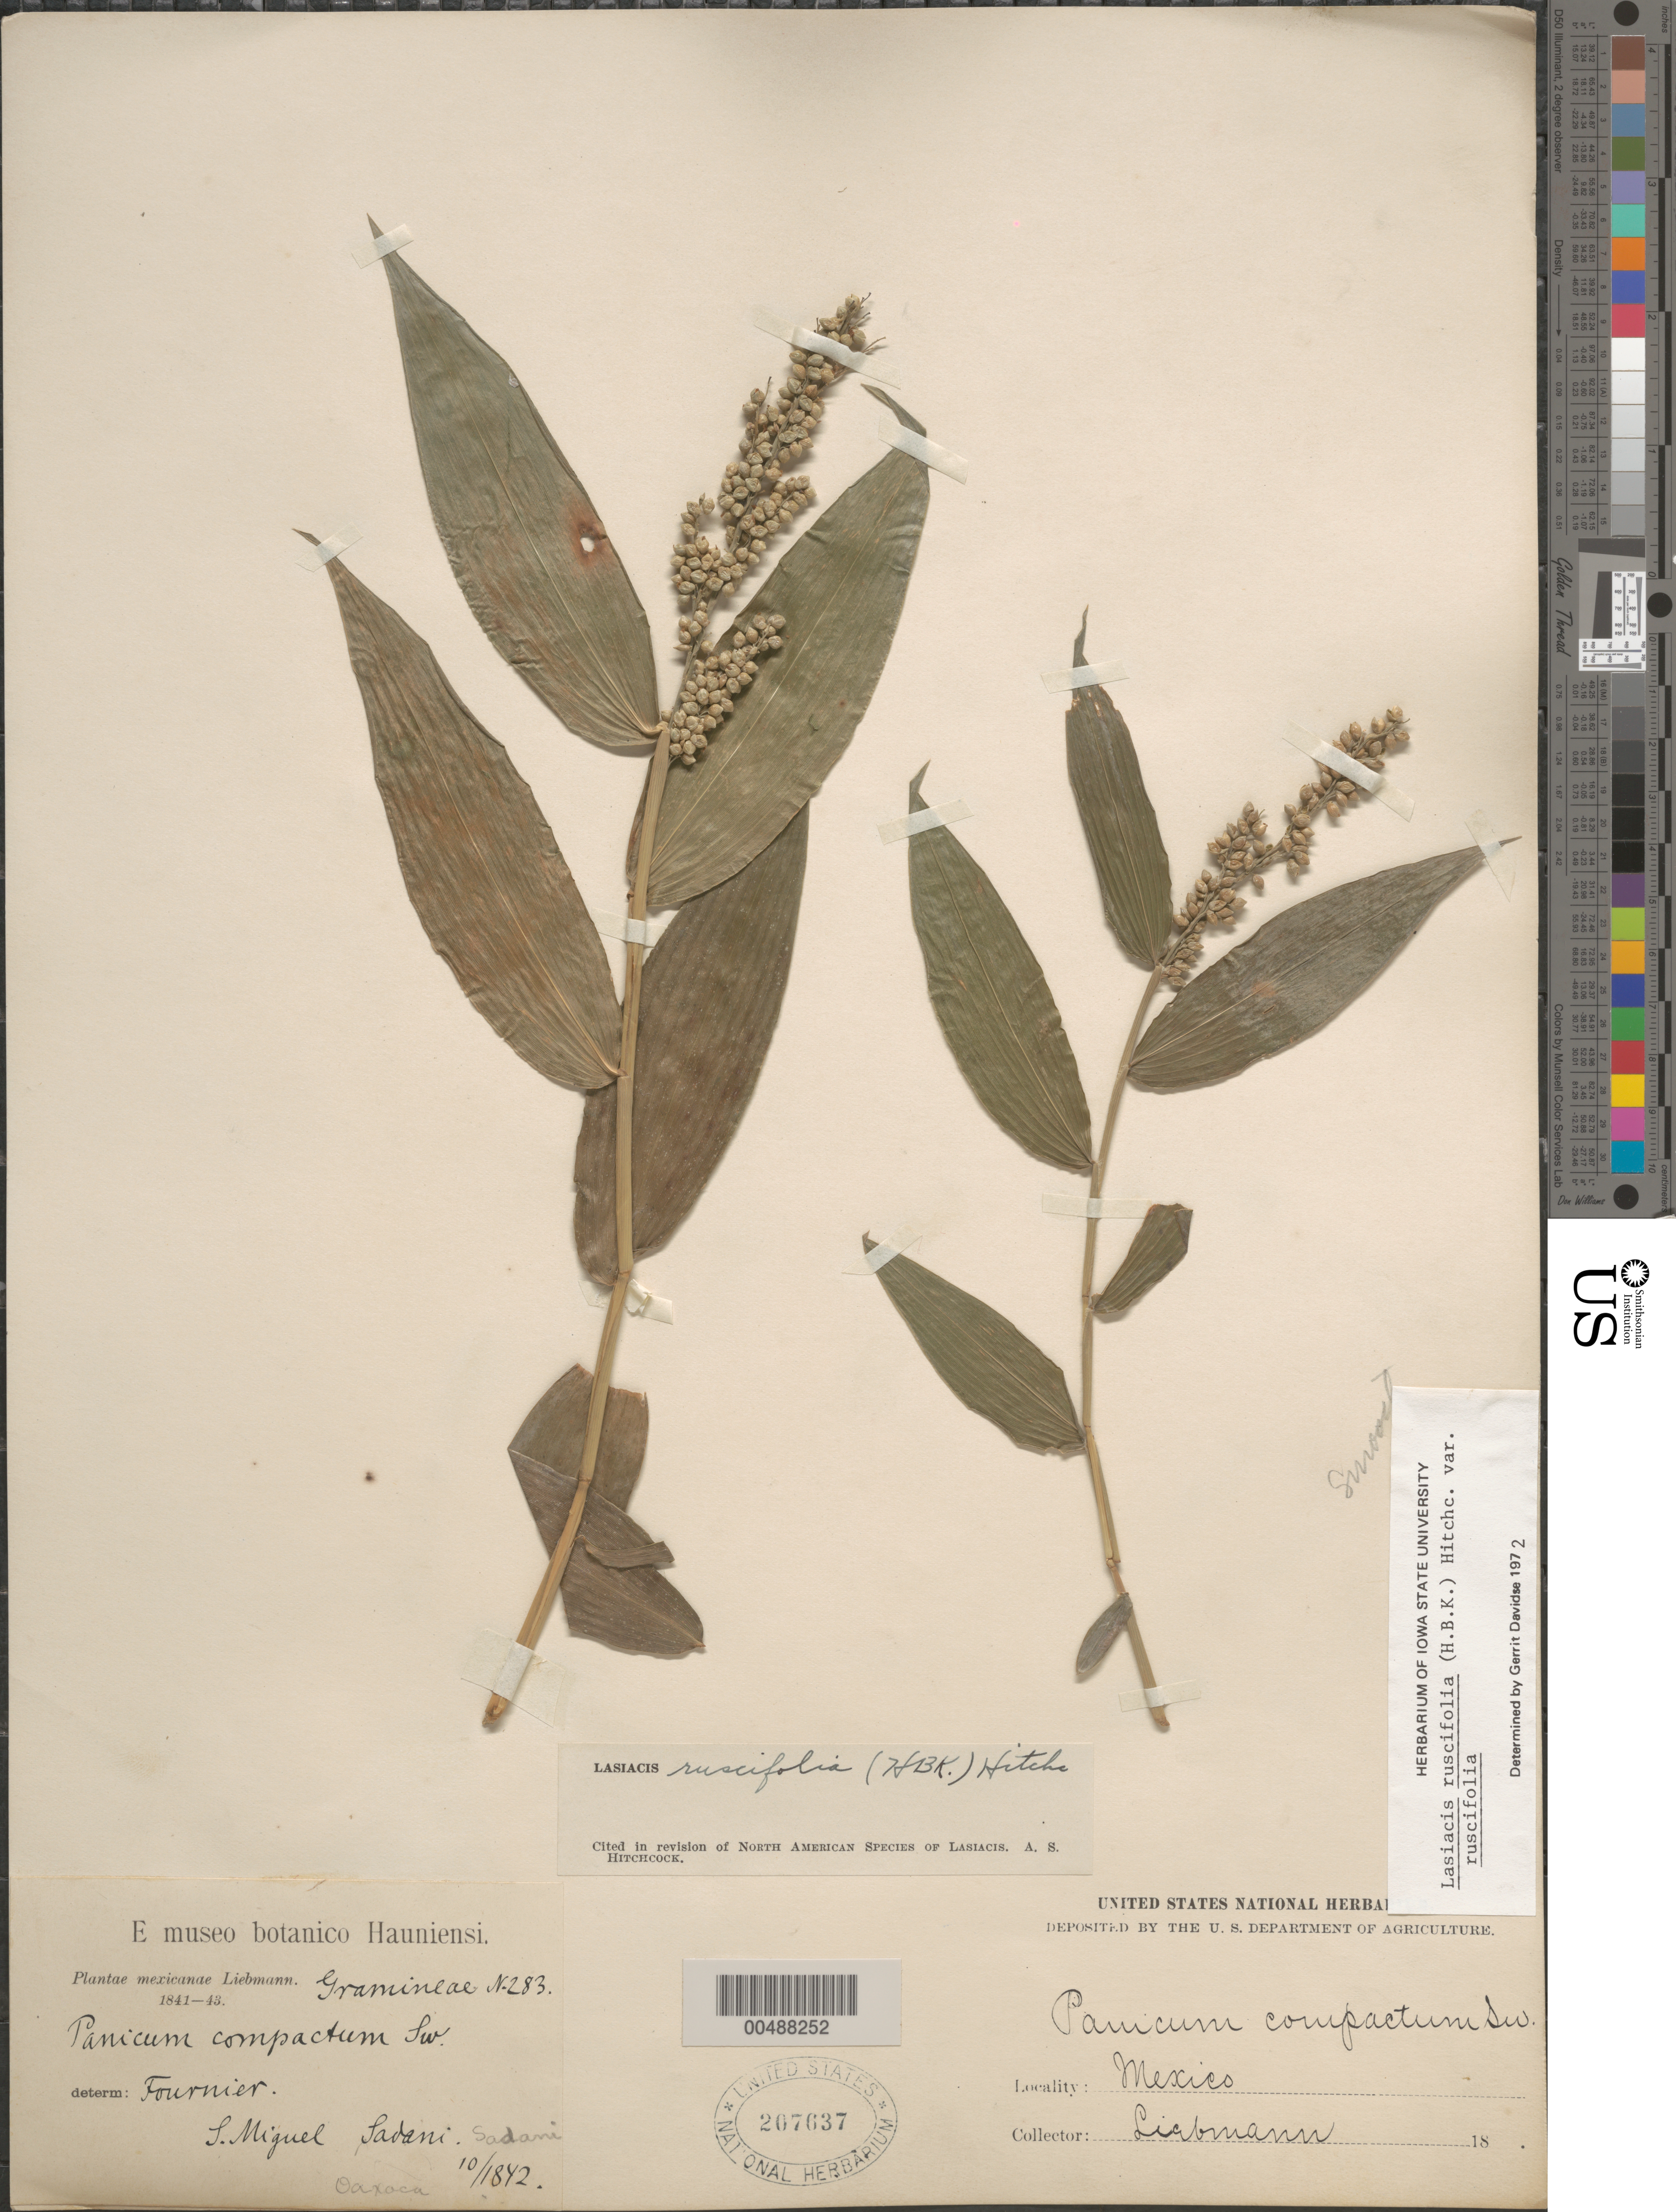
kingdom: Plantae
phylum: Tracheophyta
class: Liliopsida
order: Poales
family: Poaceae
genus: Lasiacis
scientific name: Lasiacis ruscifolia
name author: (Kunth) Hitchc.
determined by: Davidse, Gerrit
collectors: F. M. Liebmann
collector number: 283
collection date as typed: Oct 1842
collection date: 1842-10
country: Mexico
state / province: Oaxaca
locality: S. Miguel, Sadani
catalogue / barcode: US 207637